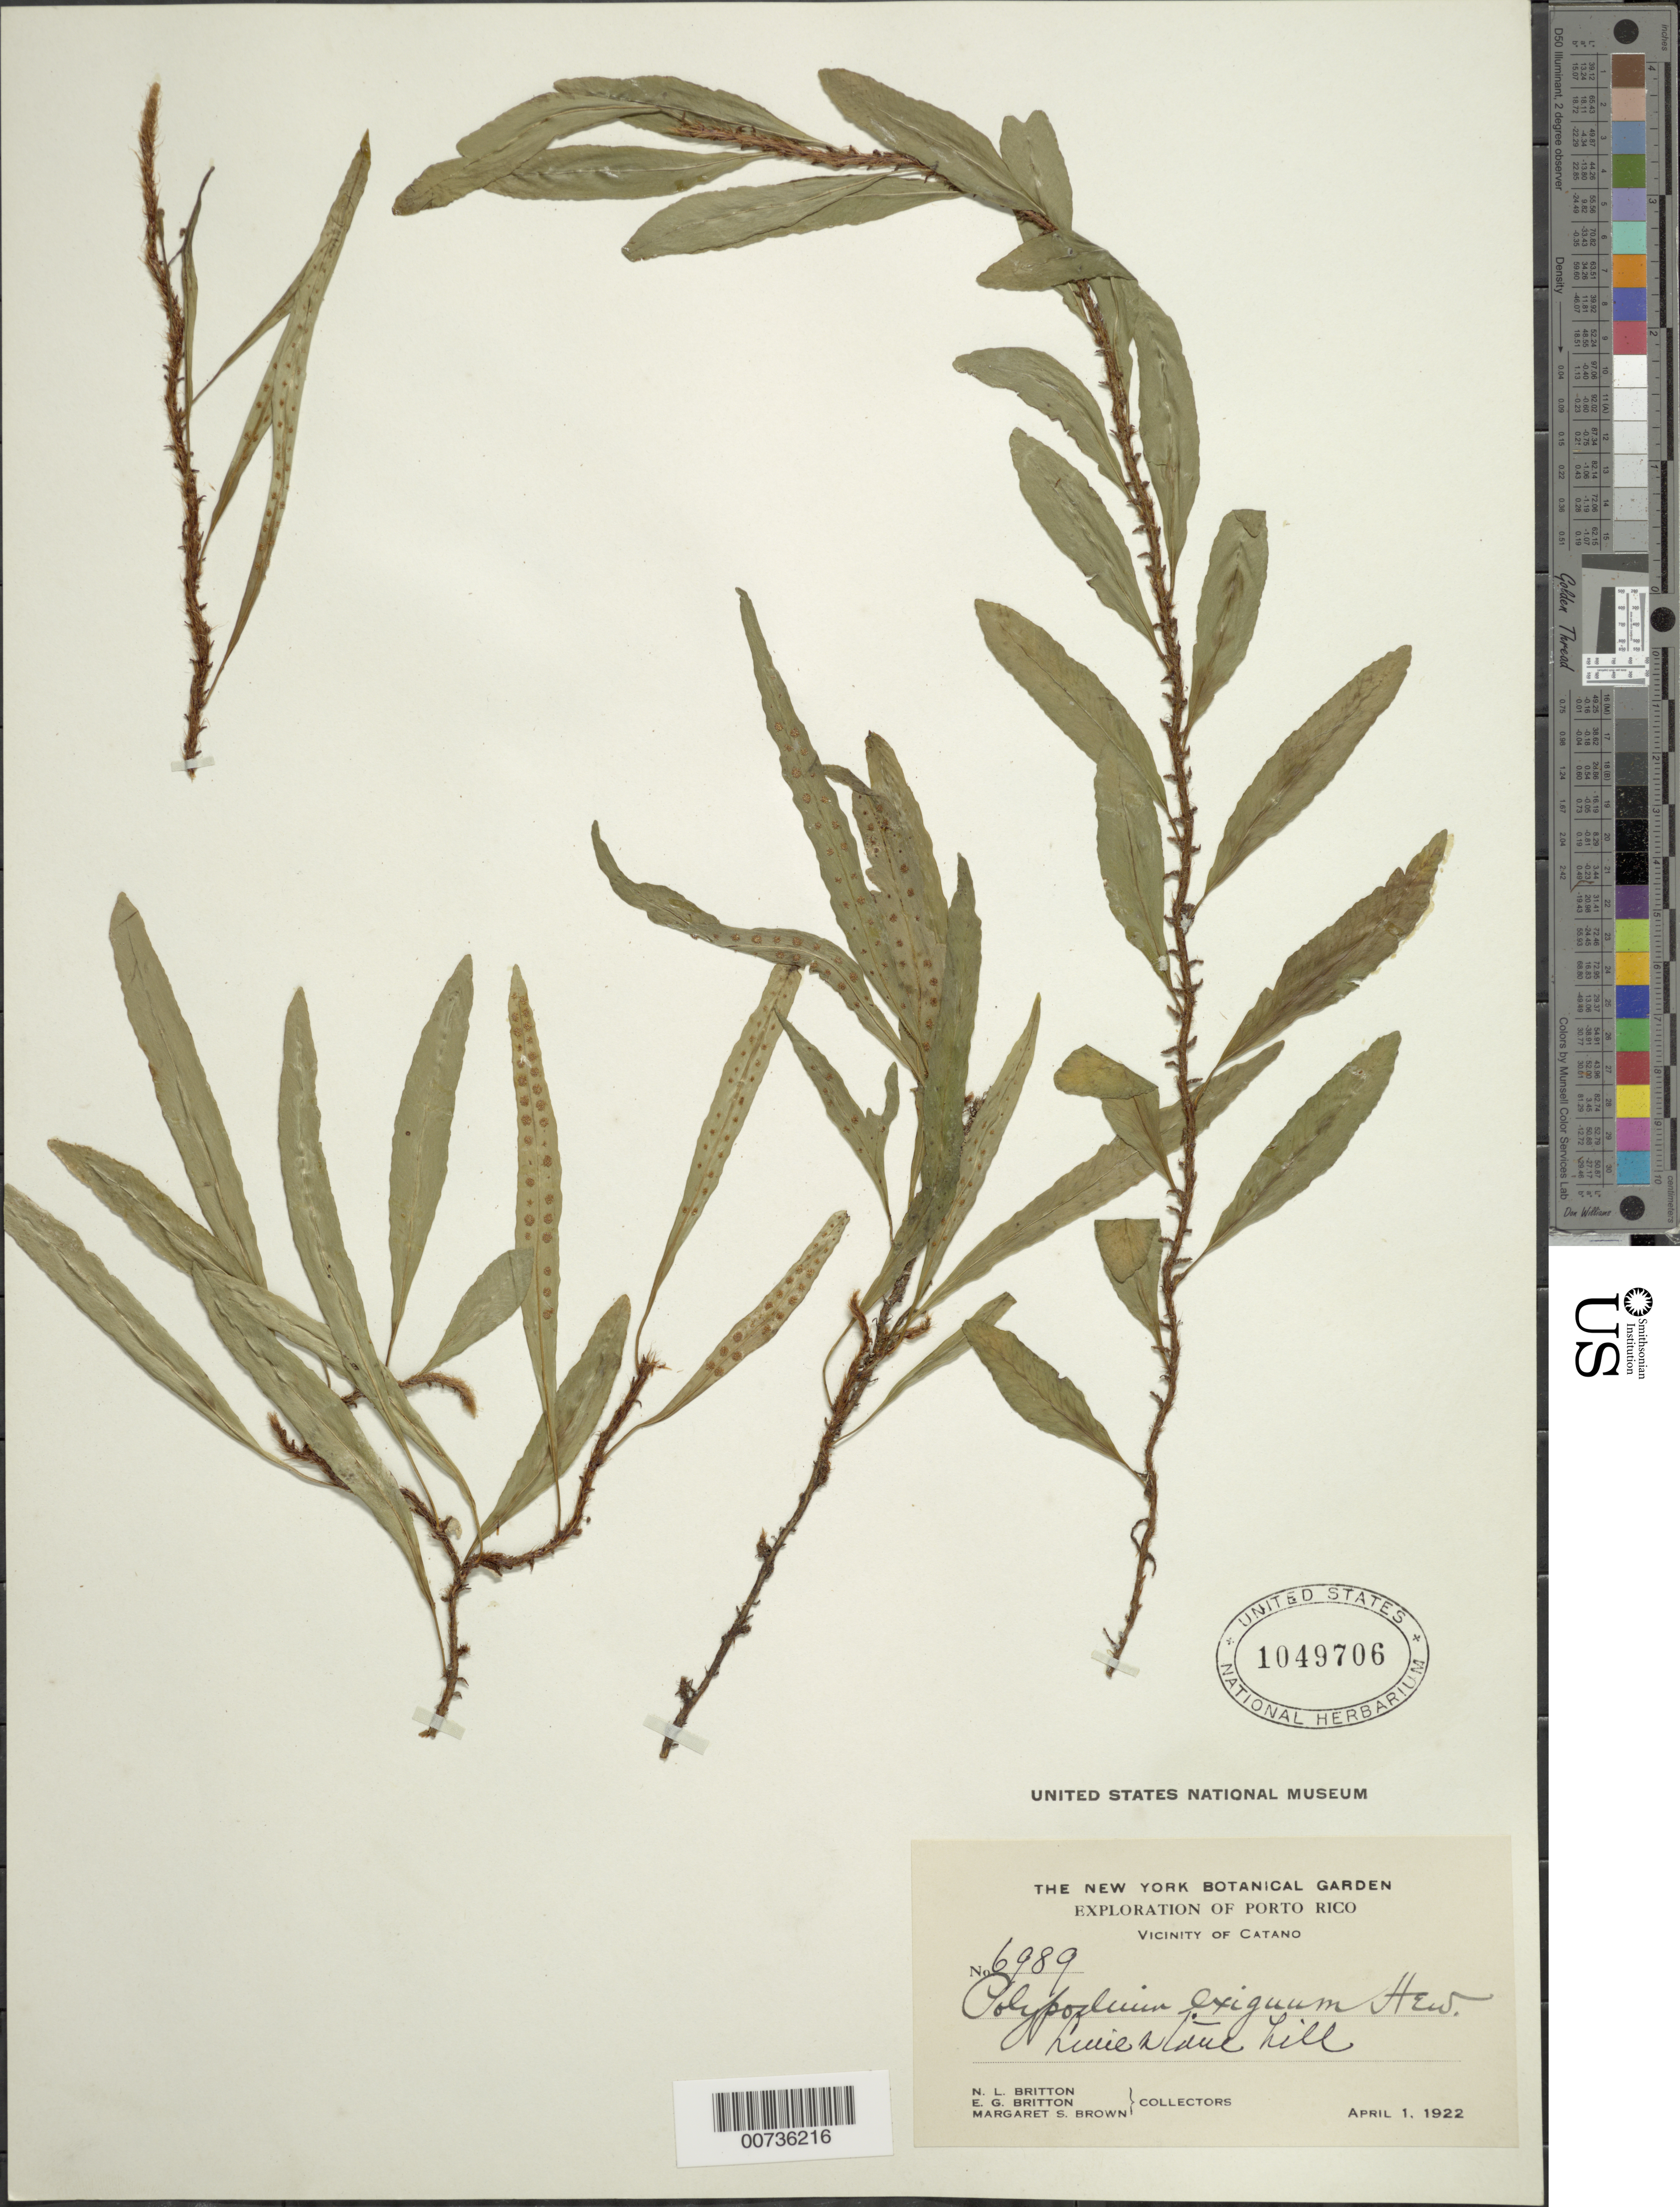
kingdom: Plantae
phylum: Tracheophyta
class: Polypodiopsida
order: Polypodiales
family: Polypodiaceae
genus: Microgramma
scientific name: Microgramma heterophylla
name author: (L.) Wherry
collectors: N. Britton, E. G. Britton & M. S. Brown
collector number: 6989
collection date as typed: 01 Apr 1922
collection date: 1922-04-01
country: Puerto Rico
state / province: Cataño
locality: Vicinity of Cataño, Limestone Hill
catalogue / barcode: US 1049706